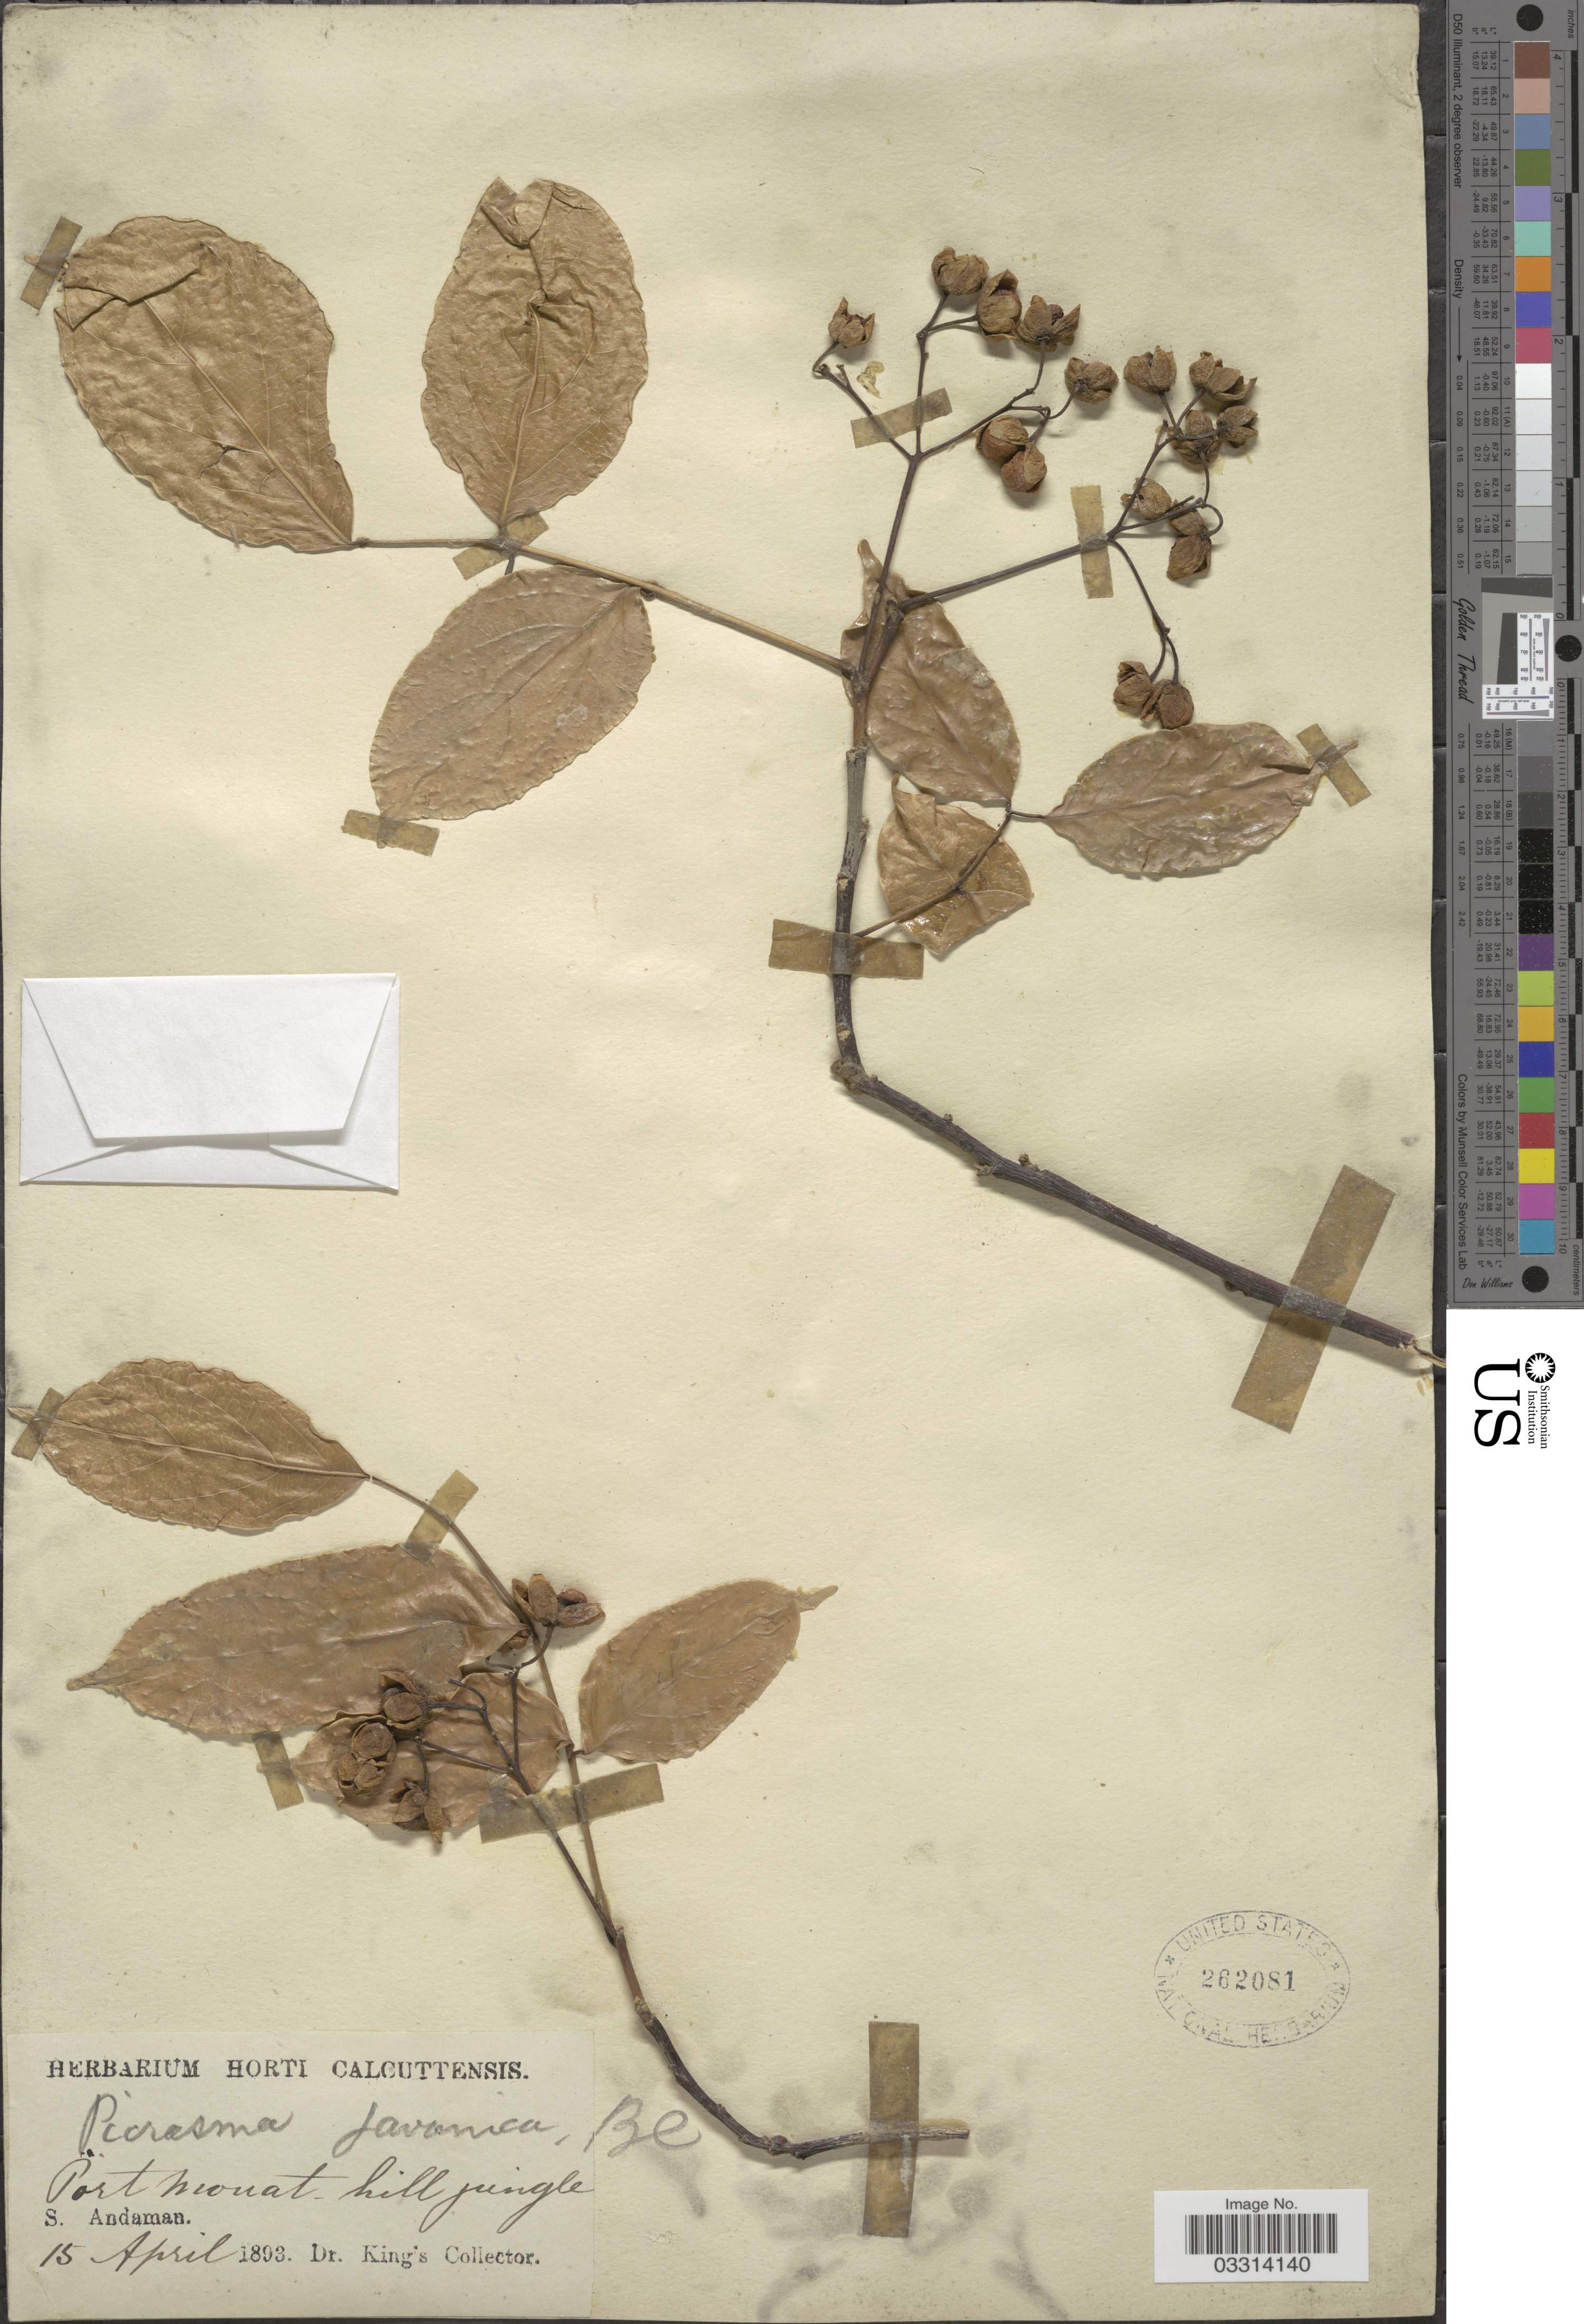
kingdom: Plantae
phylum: Tracheophyta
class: Magnoliopsida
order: Sapindales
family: Simaroubaceae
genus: Picrasma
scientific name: Picrasma javanica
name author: Blume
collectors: Dr. King's collector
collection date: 1893-04-15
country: India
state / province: Andaman and Nicobar Islands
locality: Port Mouat. Hill jungle. S. Andaman.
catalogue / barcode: US 262081